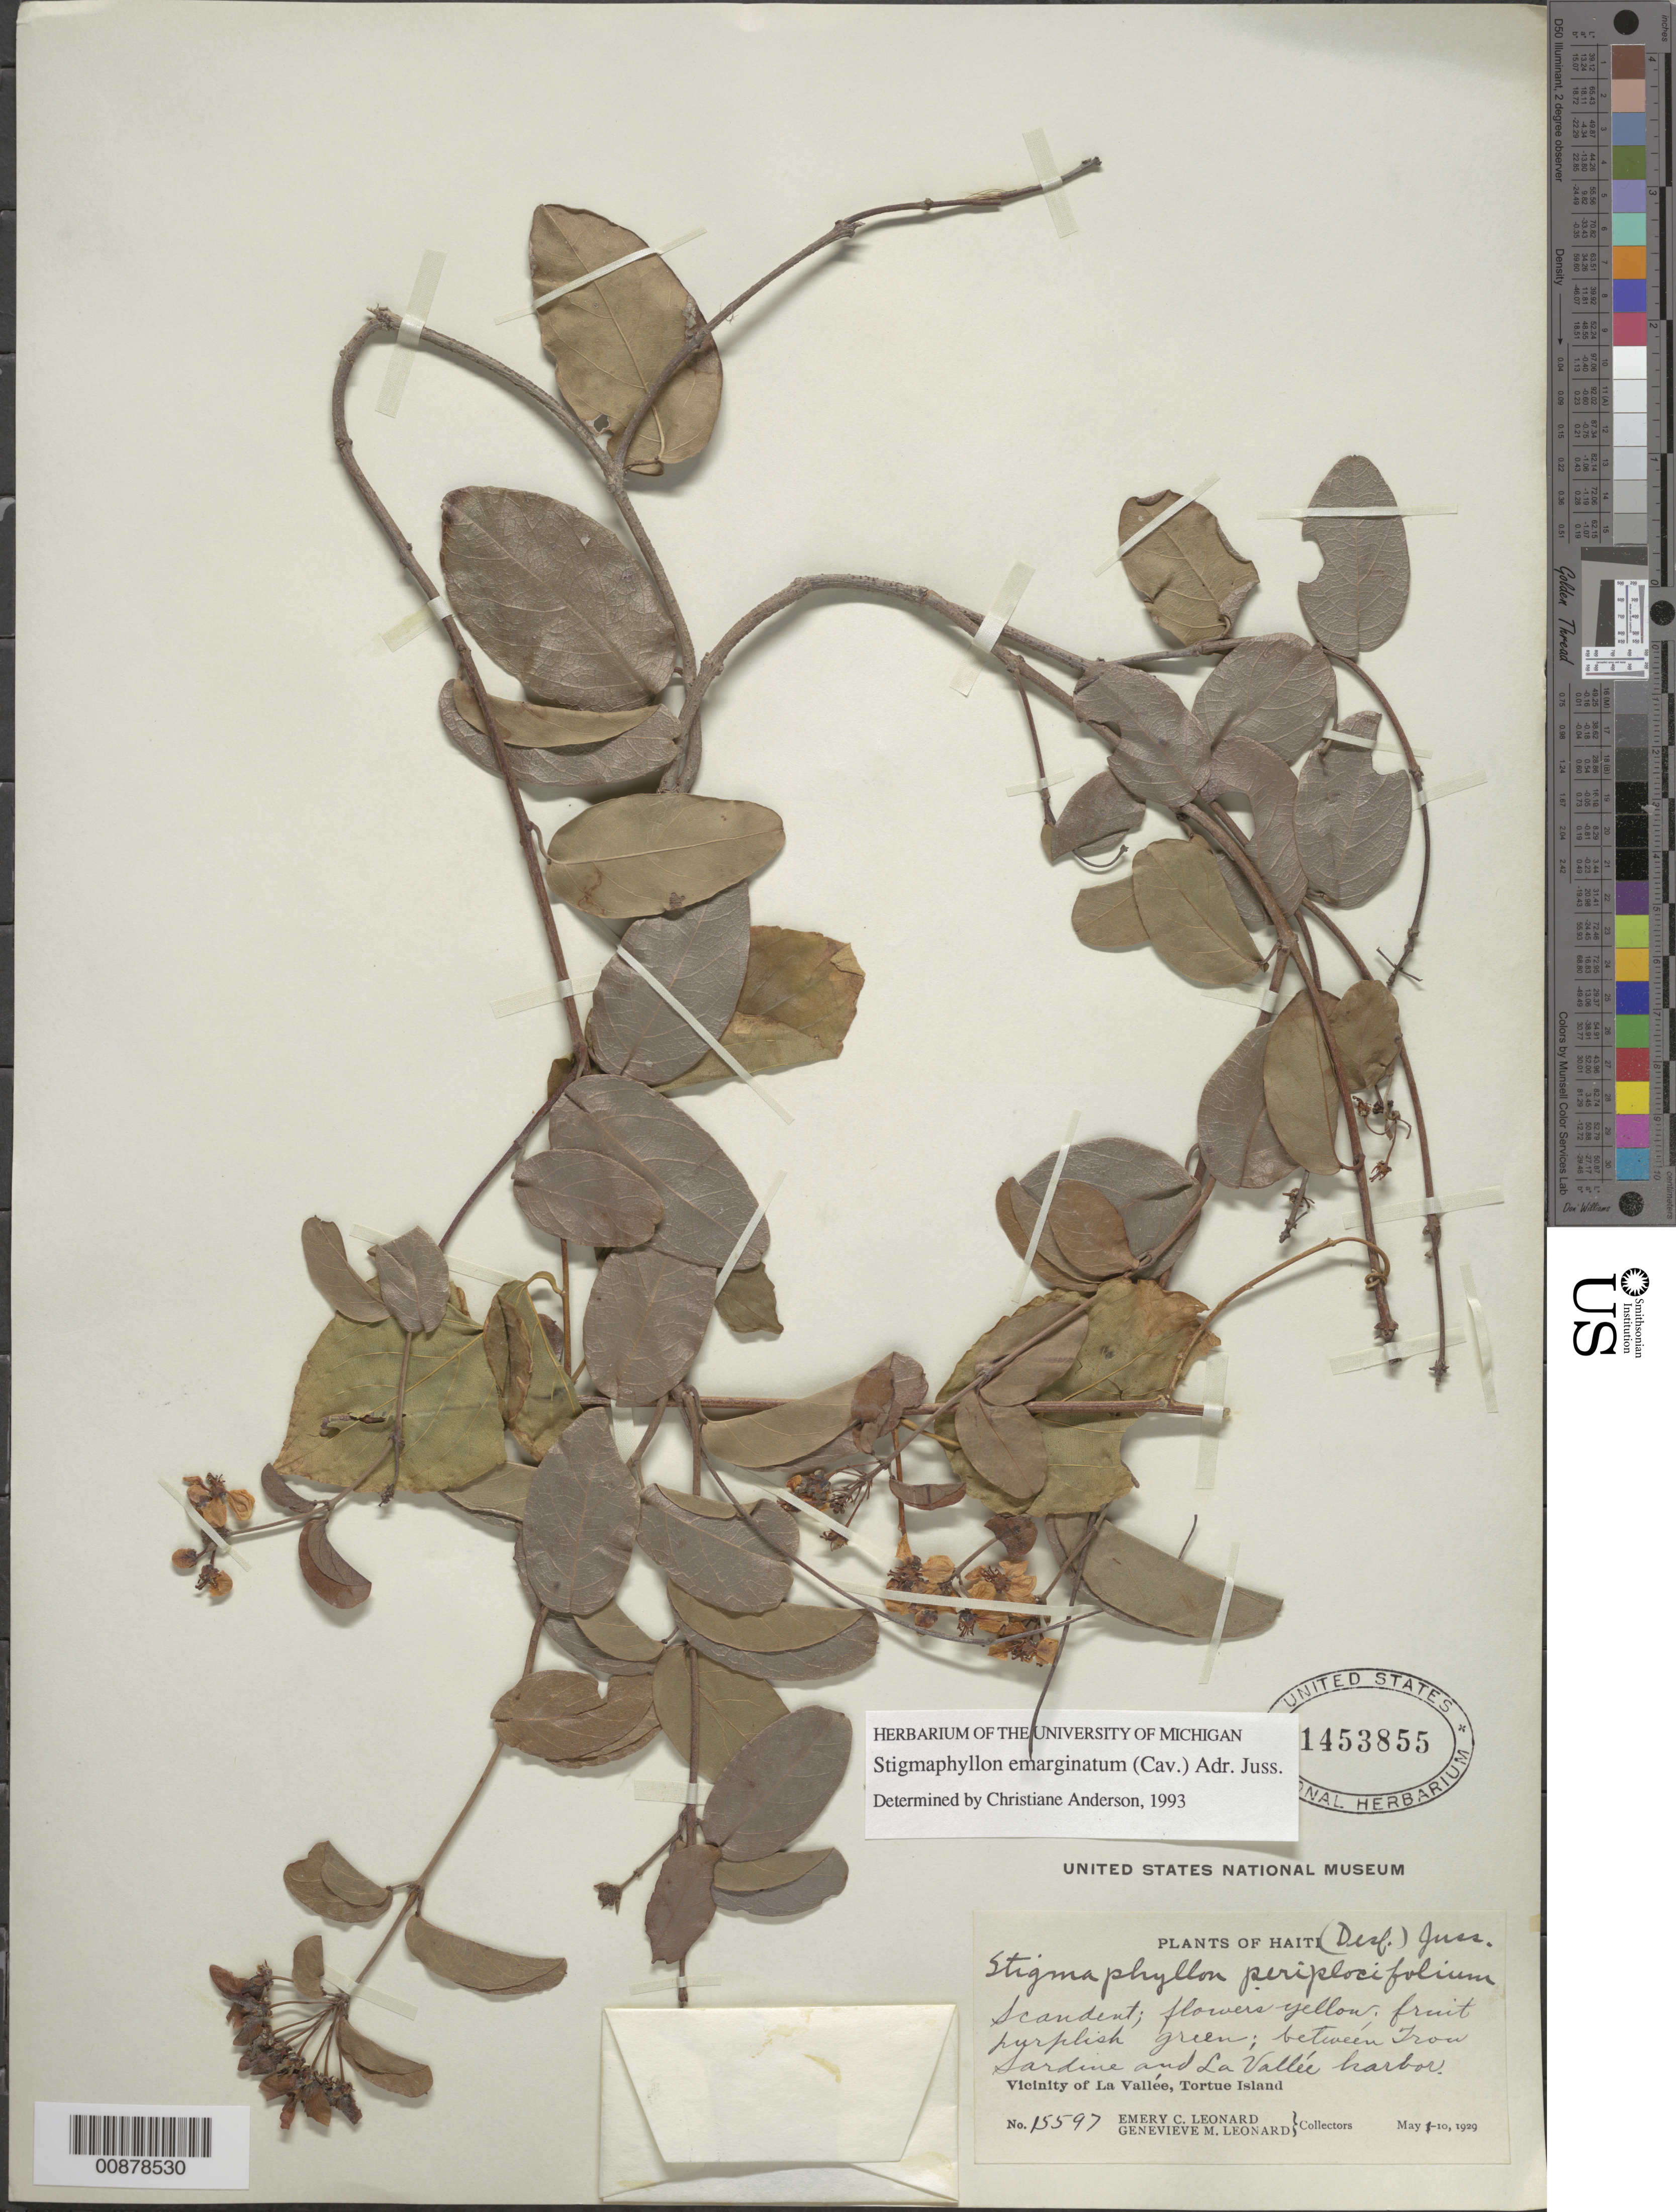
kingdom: Plantae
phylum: Tracheophyta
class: Magnoliopsida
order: Malpighiales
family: Malpighiaceae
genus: Stigmaphyllon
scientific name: Stigmaphyllon emarginatum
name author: (Cav.) A. Juss.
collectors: E. C. Leonard & G. M. Leonard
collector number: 15597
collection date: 1929-05-01/1929-05-10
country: Haiti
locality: Between Trou Sardine and La Vallée harbor. Vicinity of La Vallée, Tortue Island.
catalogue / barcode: US 1453855